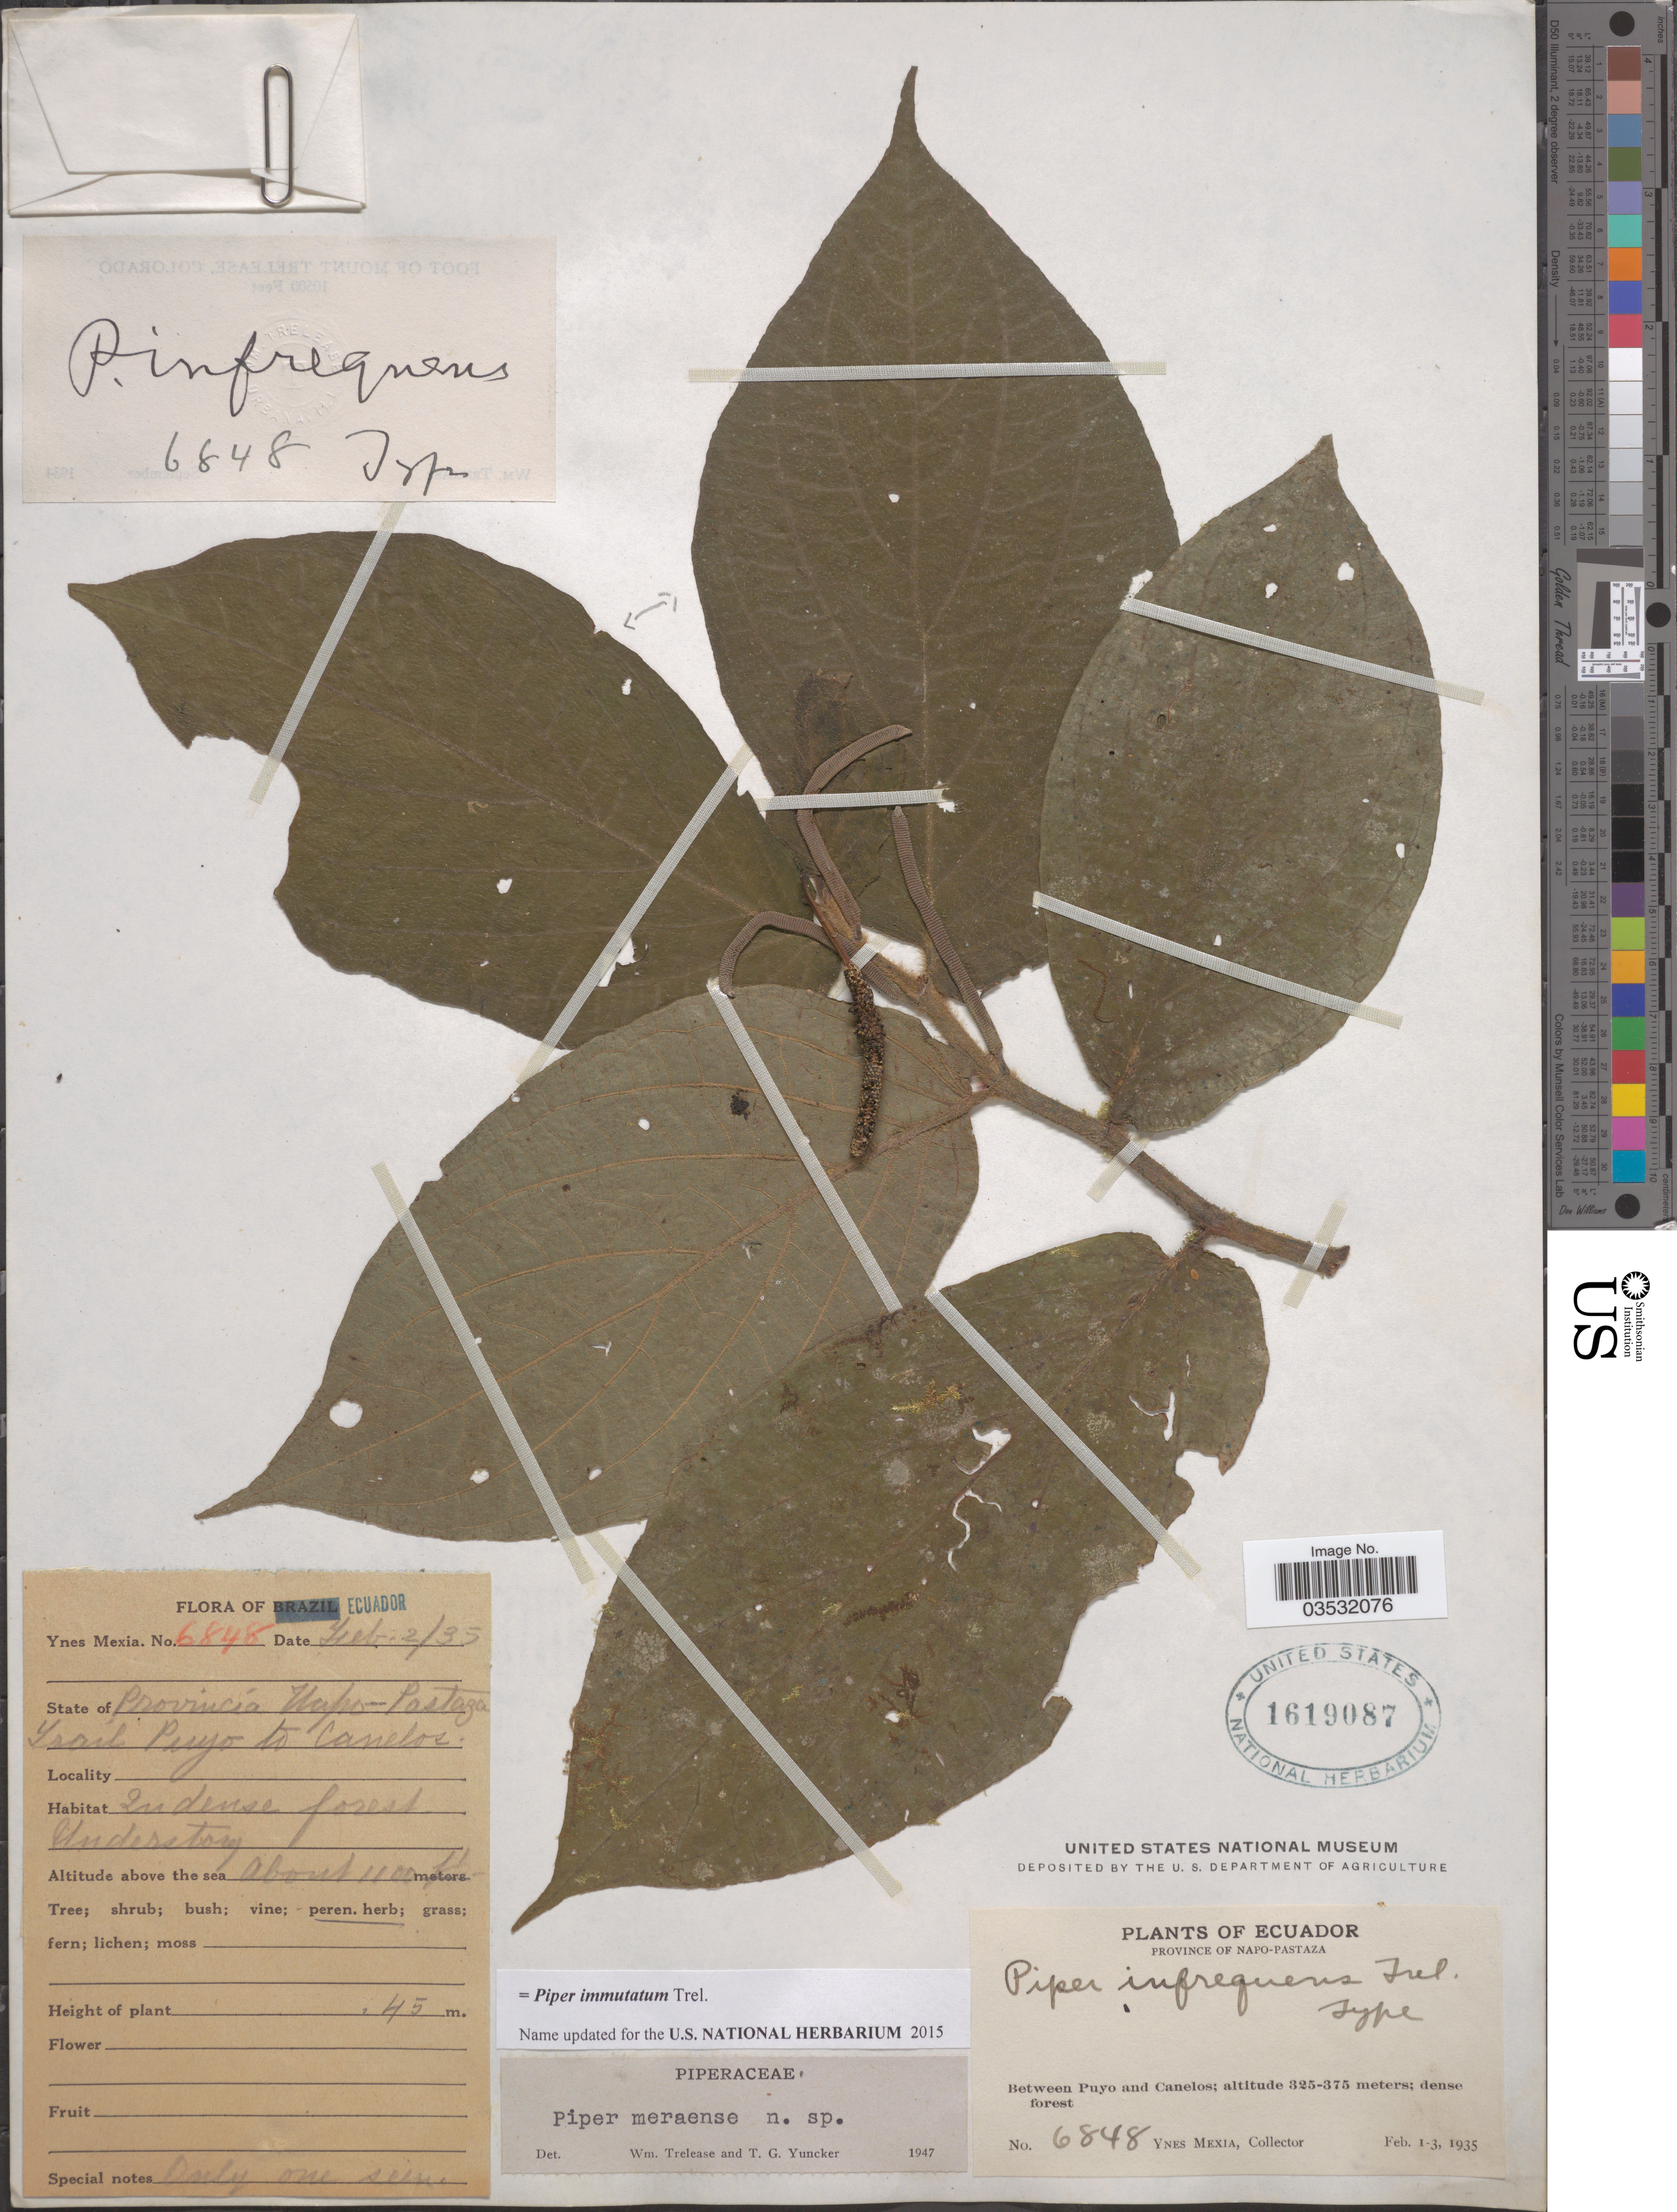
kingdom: Plantae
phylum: Tracheophyta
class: Magnoliopsida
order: Piperales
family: Piperaceae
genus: Piper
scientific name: Piper immutatum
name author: Trel.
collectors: Y. Mexia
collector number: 6848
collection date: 1935-02-02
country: Ecuador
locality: Province of Napo-Pastaza. Between Puyo and Canelos. Trail Puyo to Canelos.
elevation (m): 335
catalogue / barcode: US 1619087